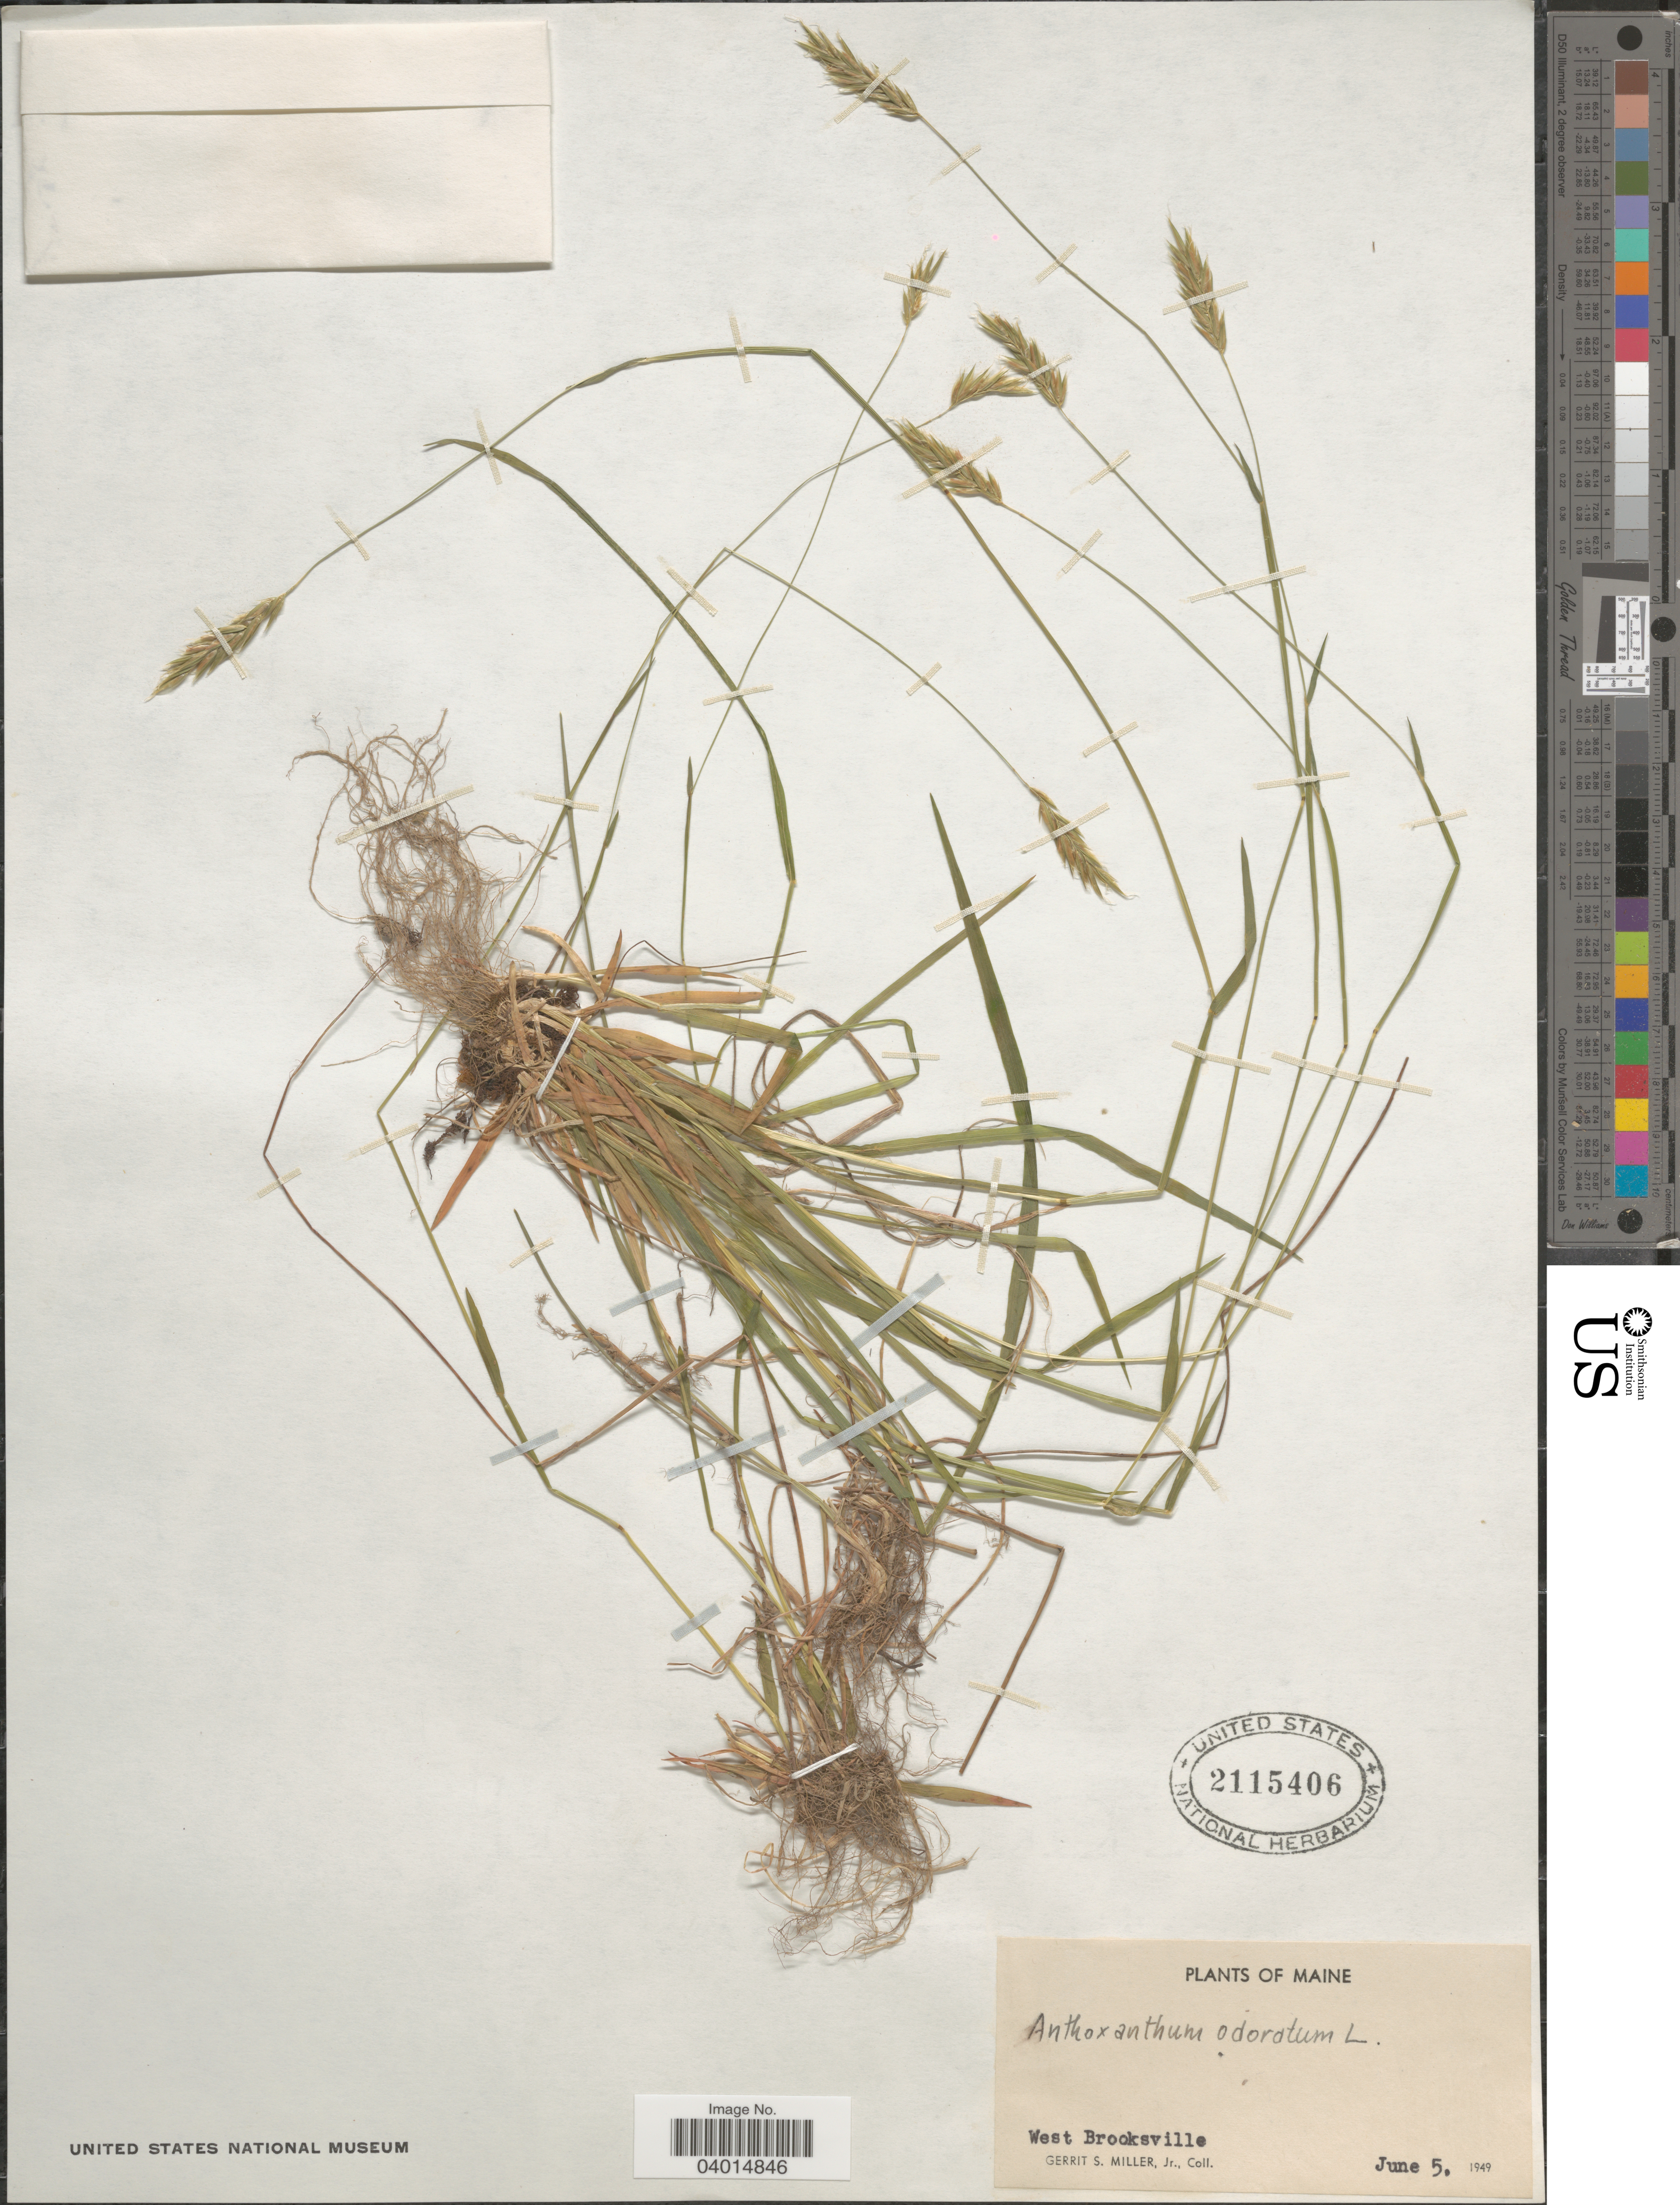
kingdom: Plantae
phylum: Tracheophyta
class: Liliopsida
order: Poales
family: Poaceae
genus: Anthoxanthum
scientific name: Anthoxanthum odoratum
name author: L.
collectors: G. S. Miller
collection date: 1949-06-05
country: United States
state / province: Maine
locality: West Brooksville.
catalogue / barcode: US 2115406